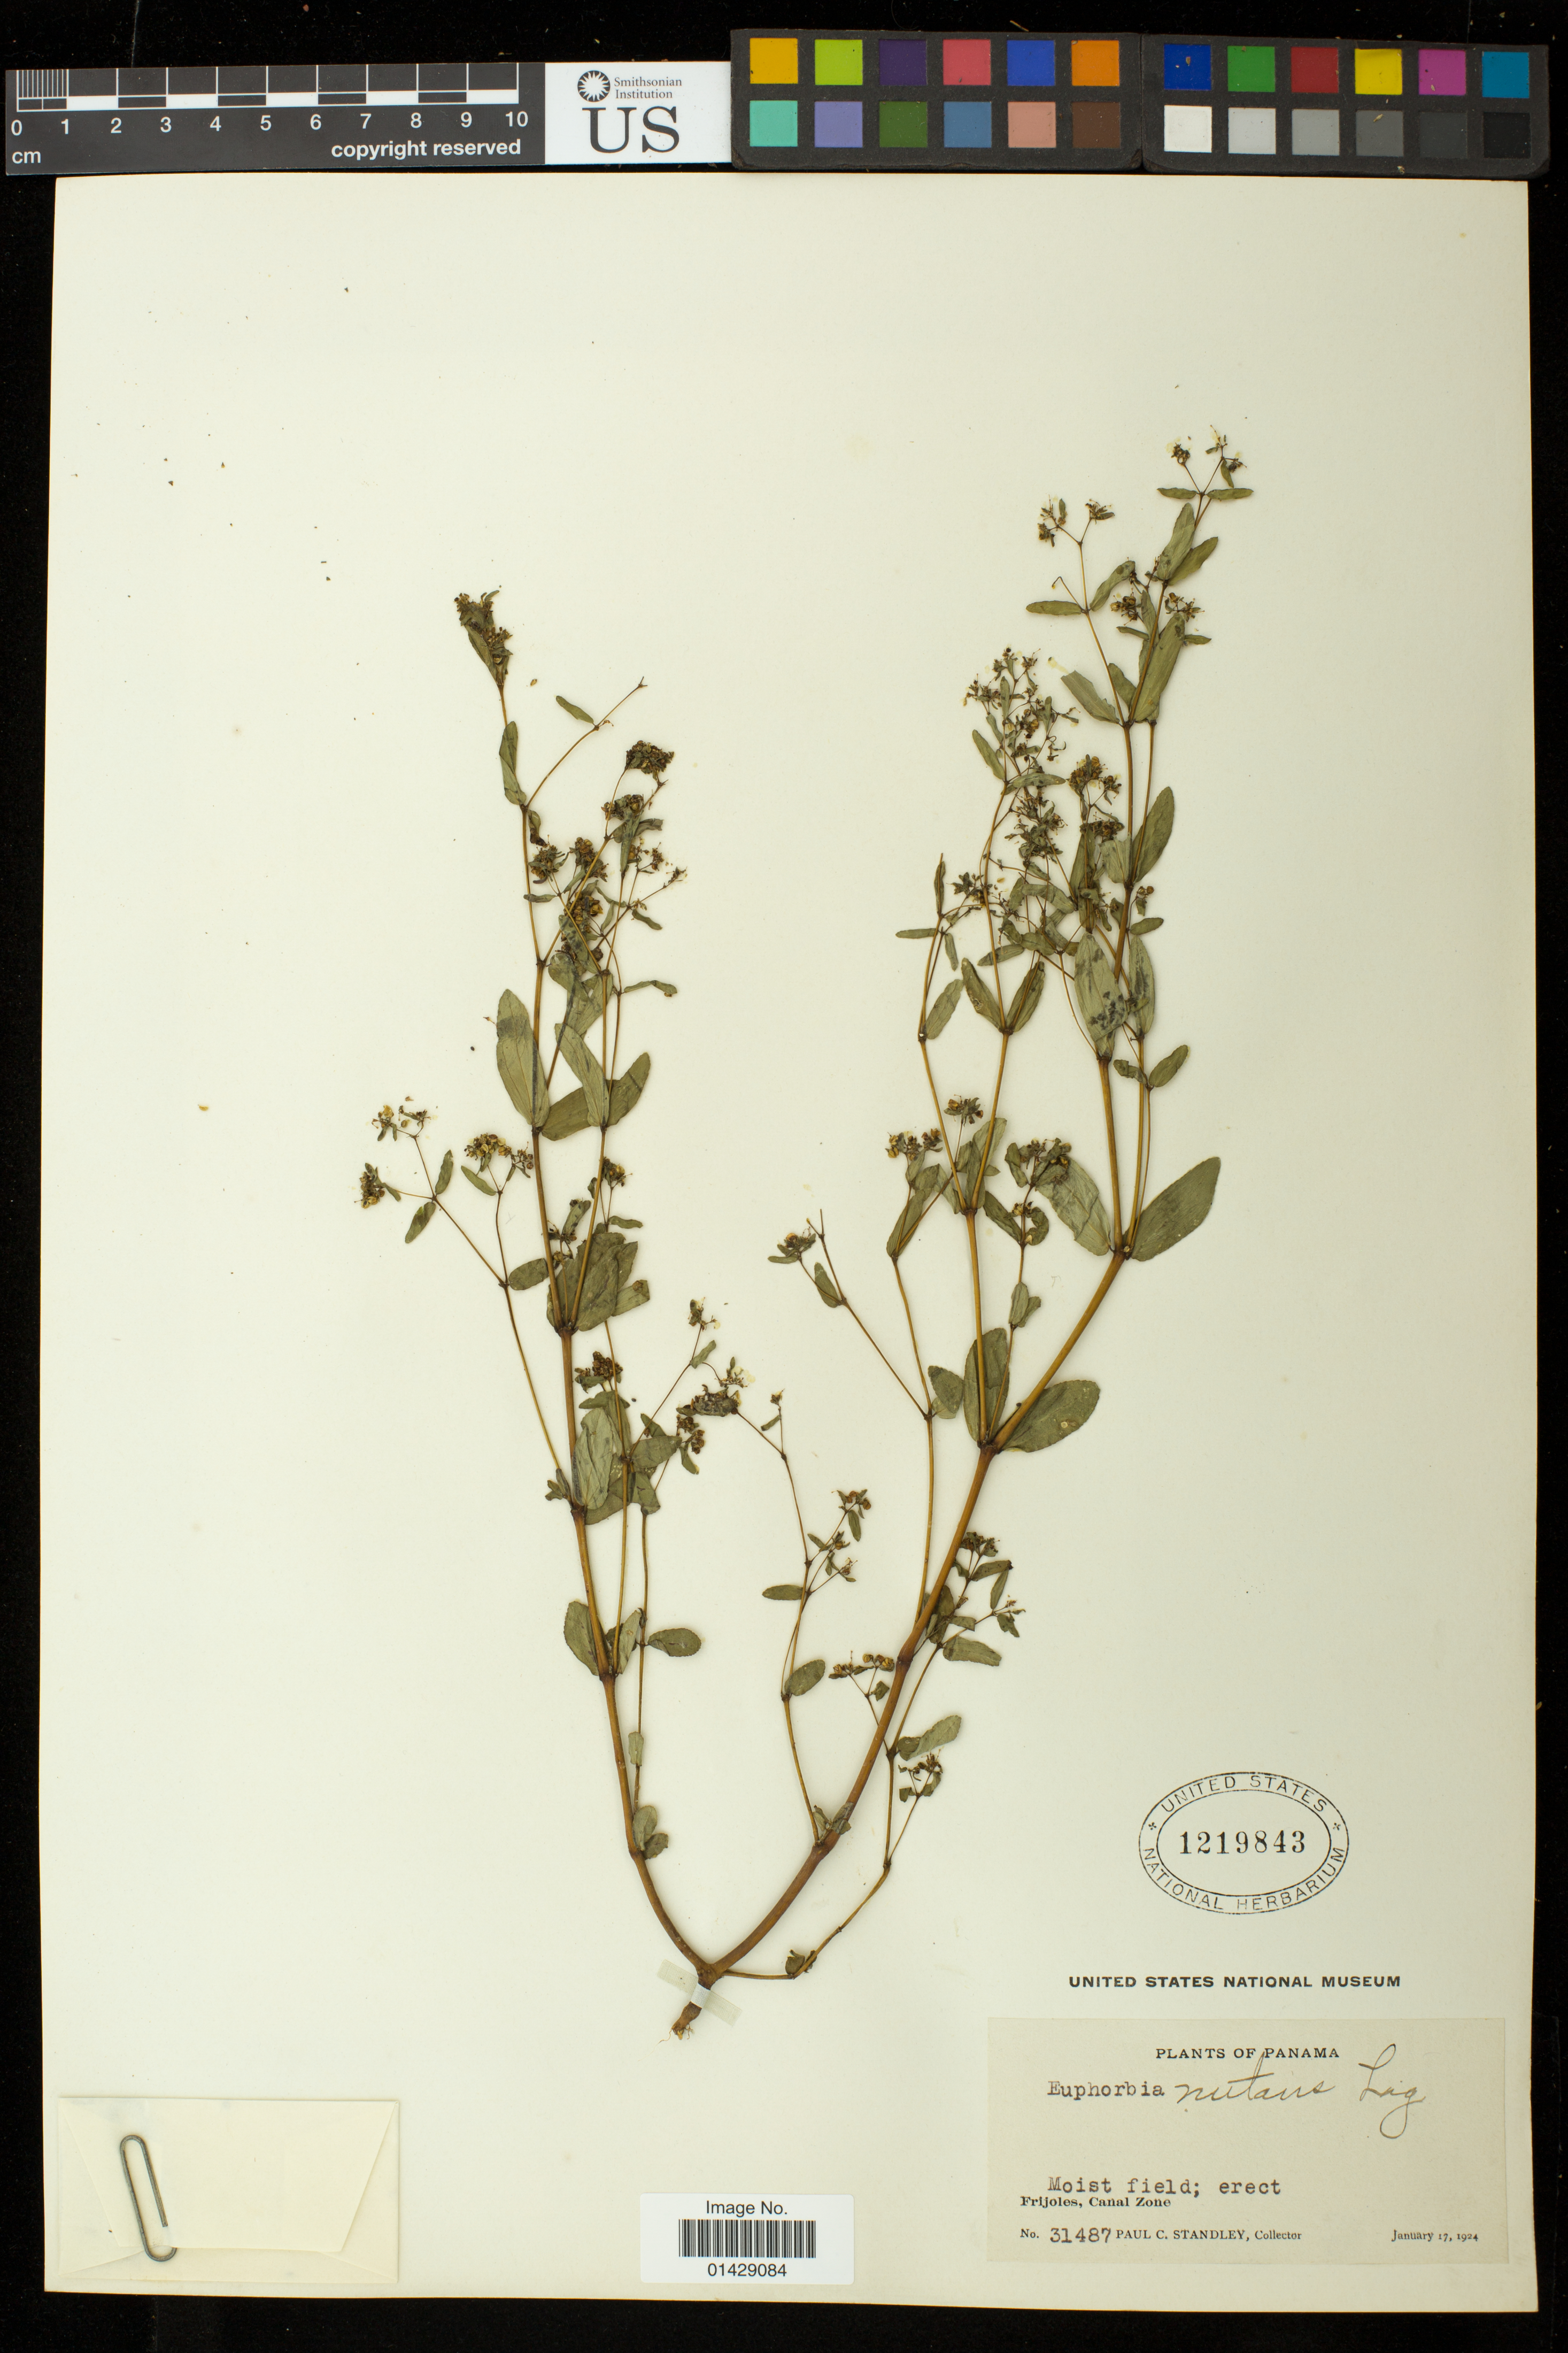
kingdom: Plantae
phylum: Tracheophyta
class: Magnoliopsida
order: Malpighiales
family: Euphorbiaceae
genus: Euphorbia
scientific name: Euphorbia hyssopifolia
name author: L.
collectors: P. C. Standley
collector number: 31487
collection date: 1924-01-17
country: Panama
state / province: Colón / Panamá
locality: Frijoles, Canal Zone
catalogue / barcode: US 1219843